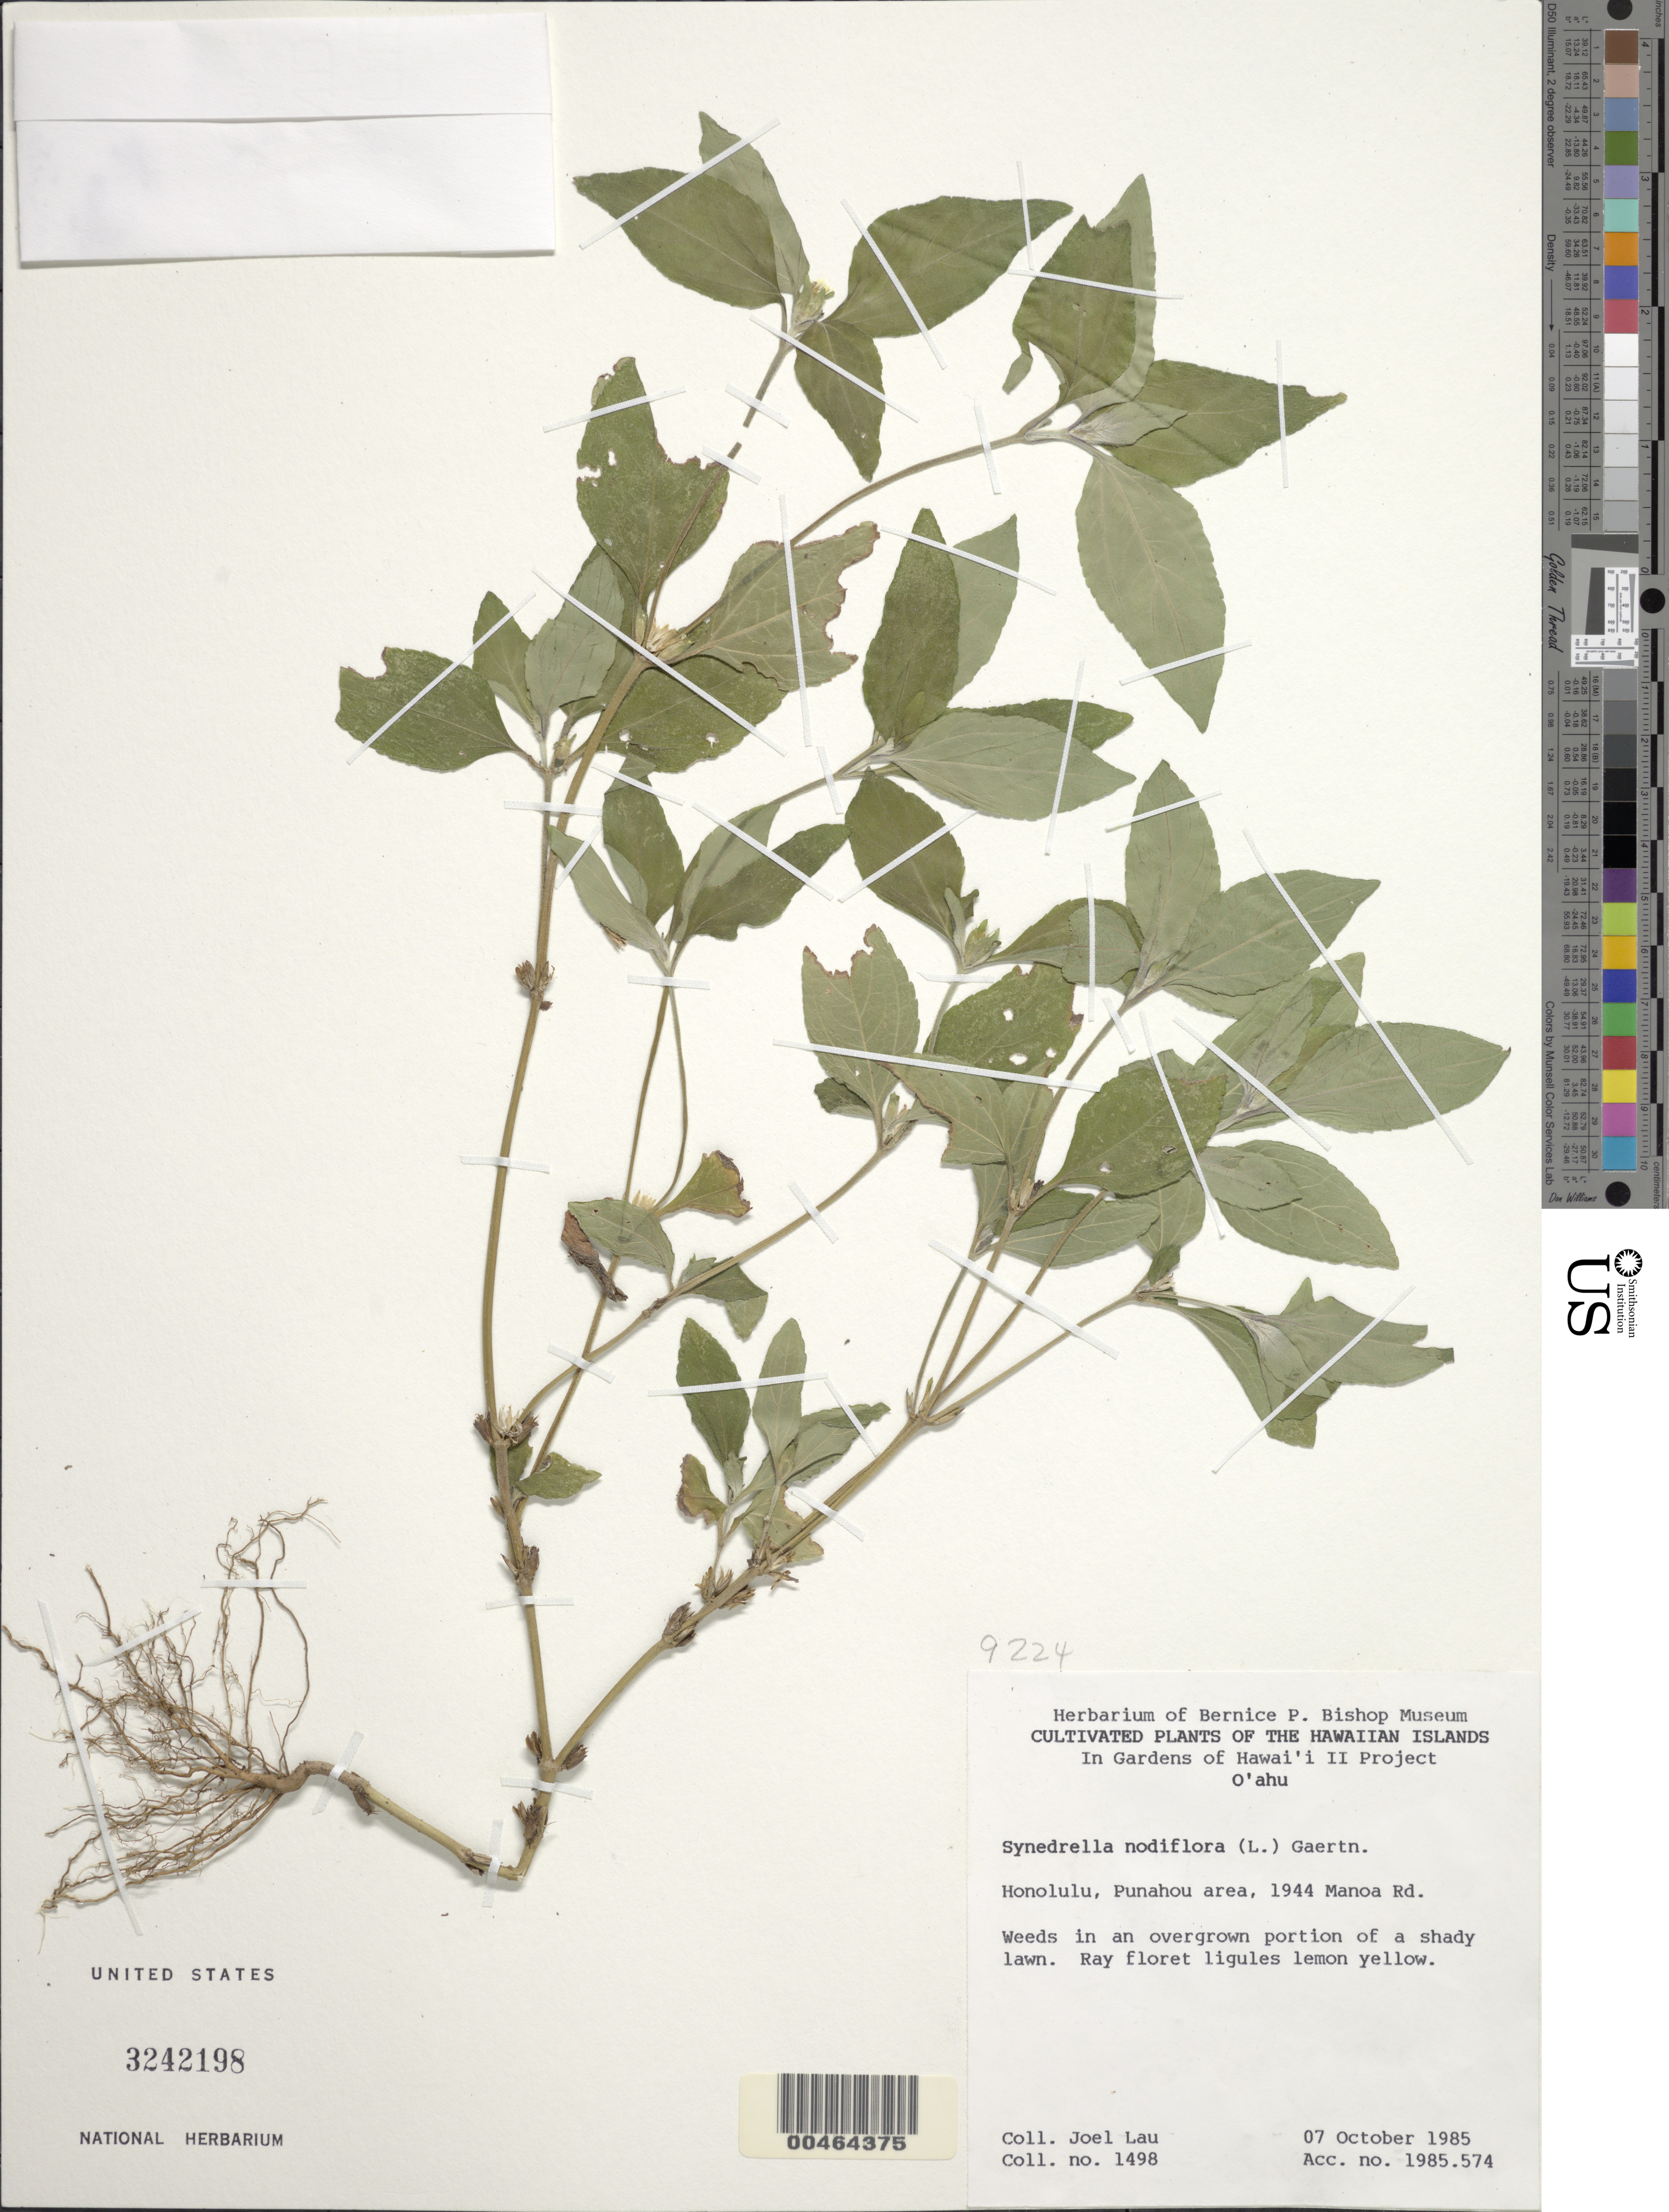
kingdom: Plantae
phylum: Tracheophyta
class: Magnoliopsida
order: Asterales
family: Asteraceae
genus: Synedrella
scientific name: Synedrella nodiflora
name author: (L.) Gaertn.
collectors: J. Lau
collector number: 1498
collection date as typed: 7 Oct 1985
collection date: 1985-10-07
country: United States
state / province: Hawaii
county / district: Honolulu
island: Oahu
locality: Honolulu, Punahou area, 1944 Manoa Rd.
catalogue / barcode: US 3242198